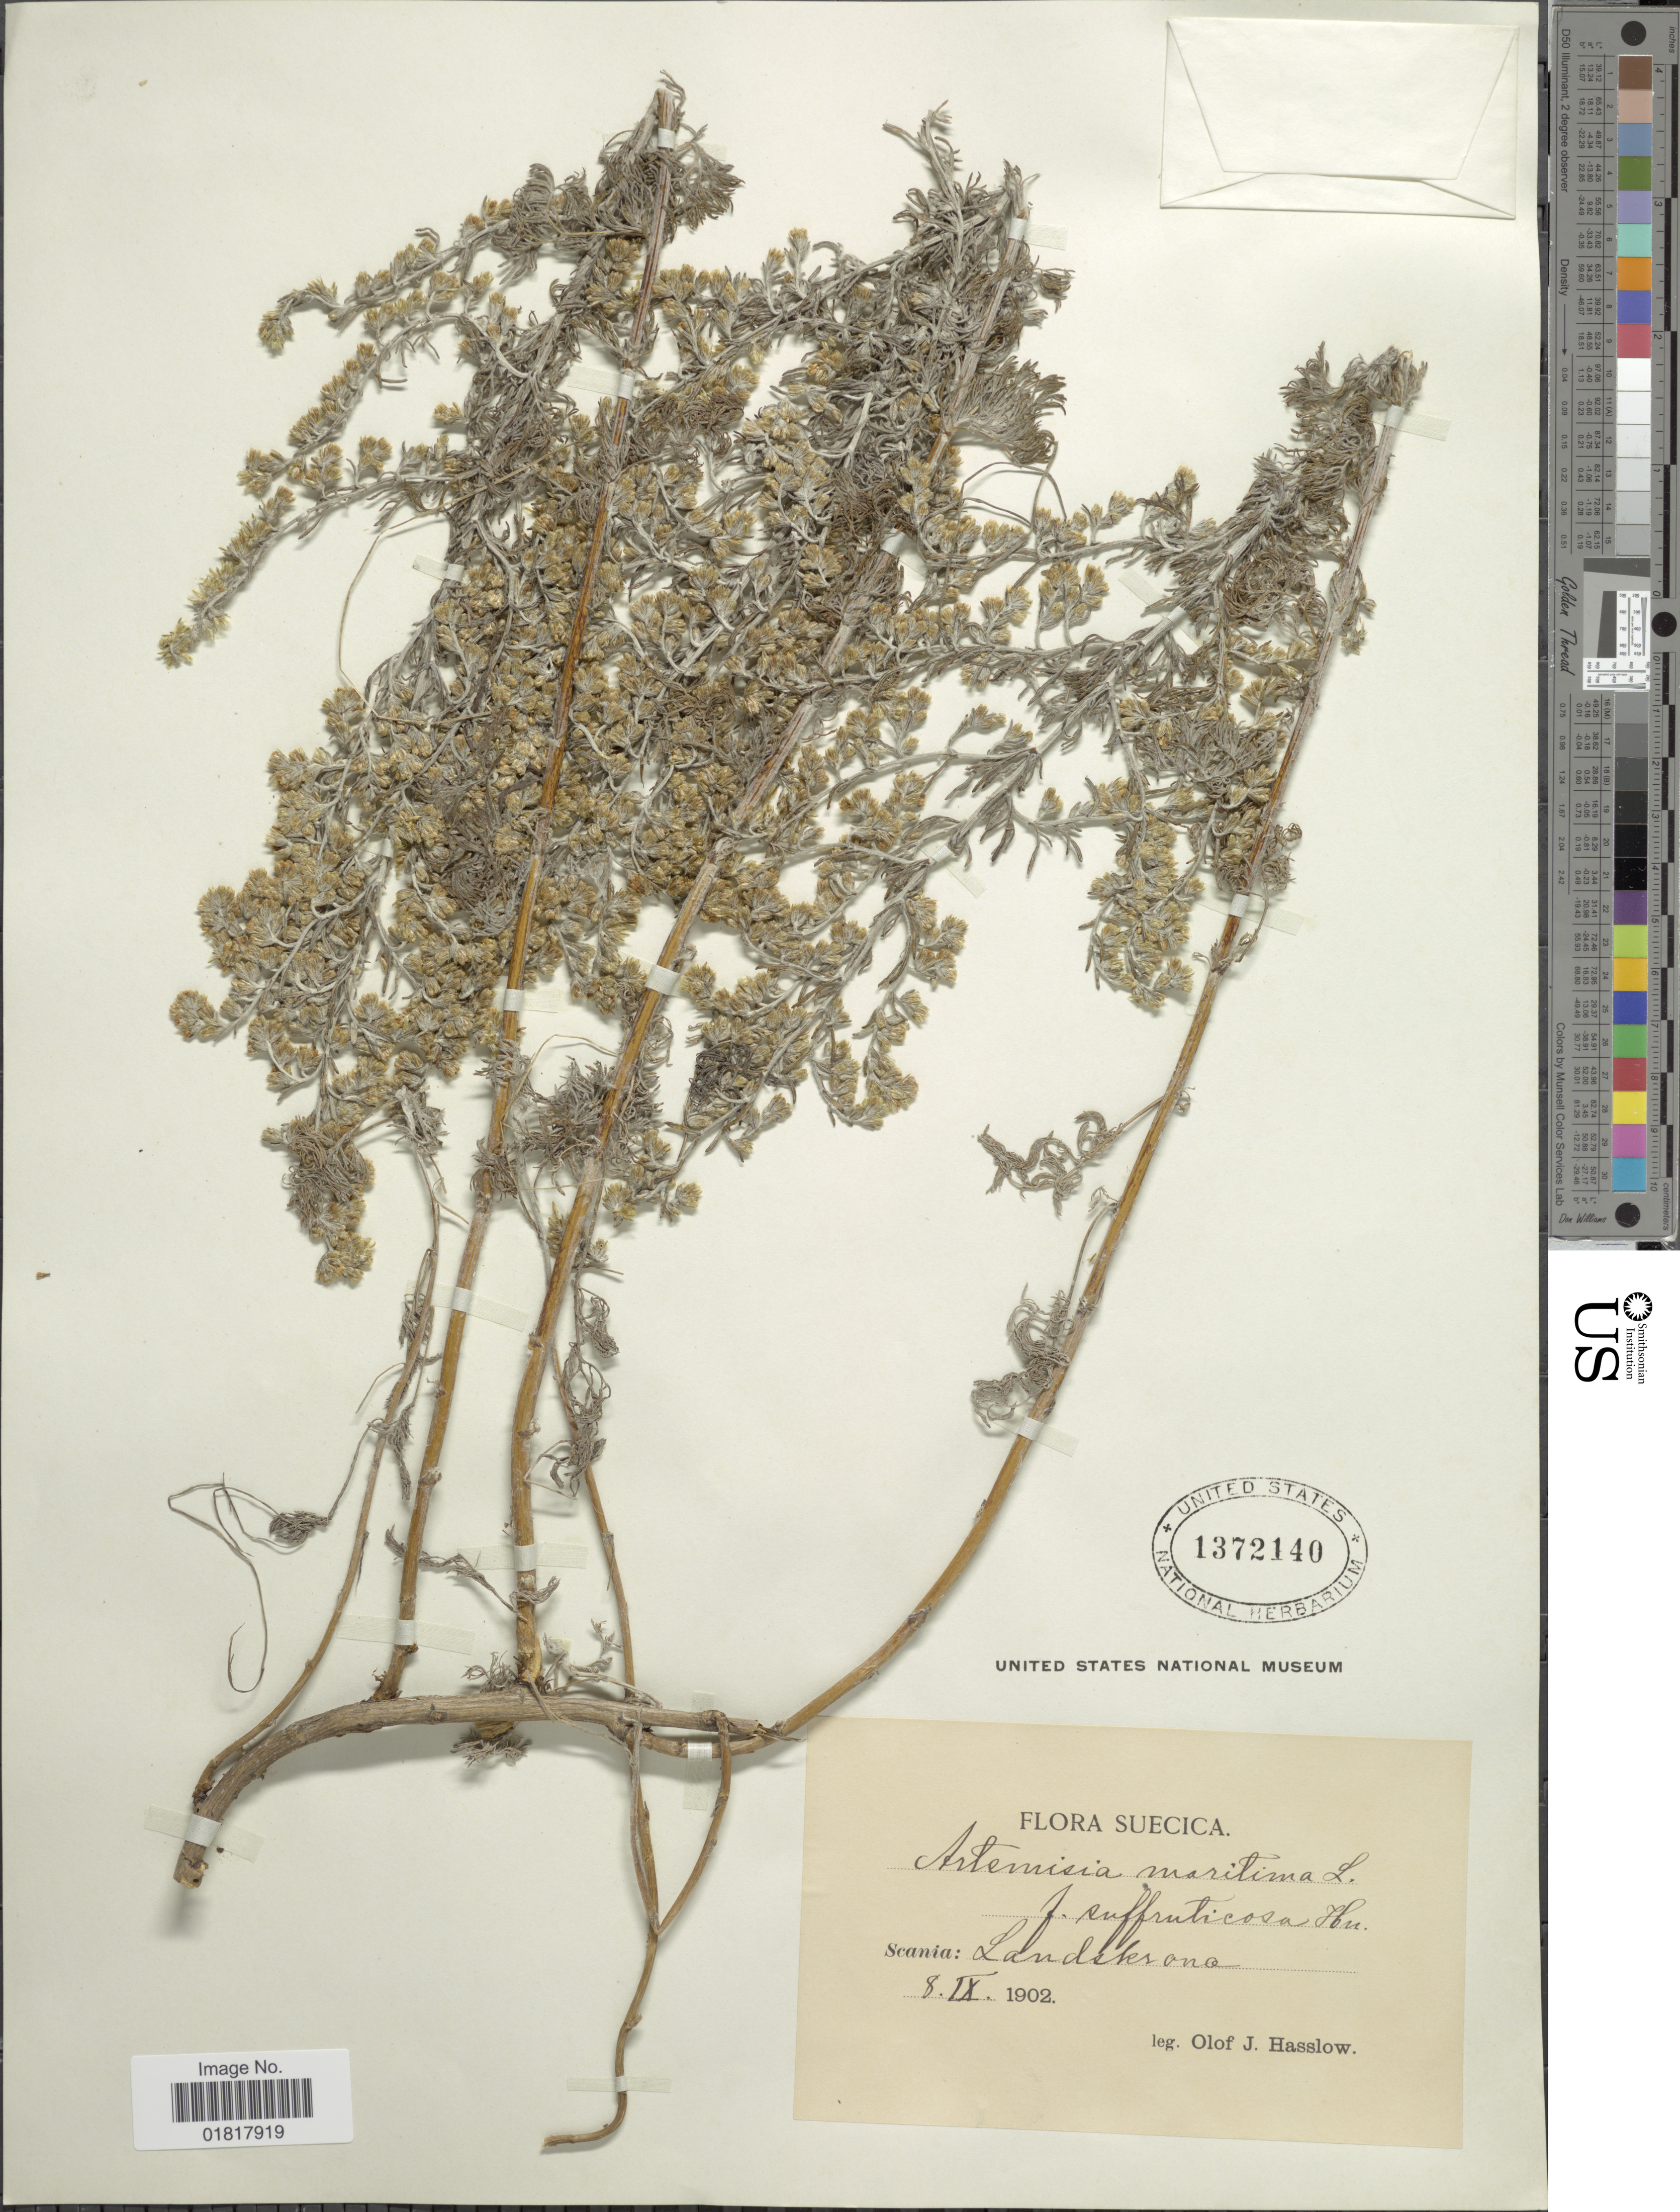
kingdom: Plantae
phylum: Tracheophyta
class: Magnoliopsida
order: Asterales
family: Asteraceae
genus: Artemisia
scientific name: Artemisia maritima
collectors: O. Hasslow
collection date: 1902-09-08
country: Sweden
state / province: Skåne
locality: Scania: Landskrona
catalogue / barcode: US 1372140